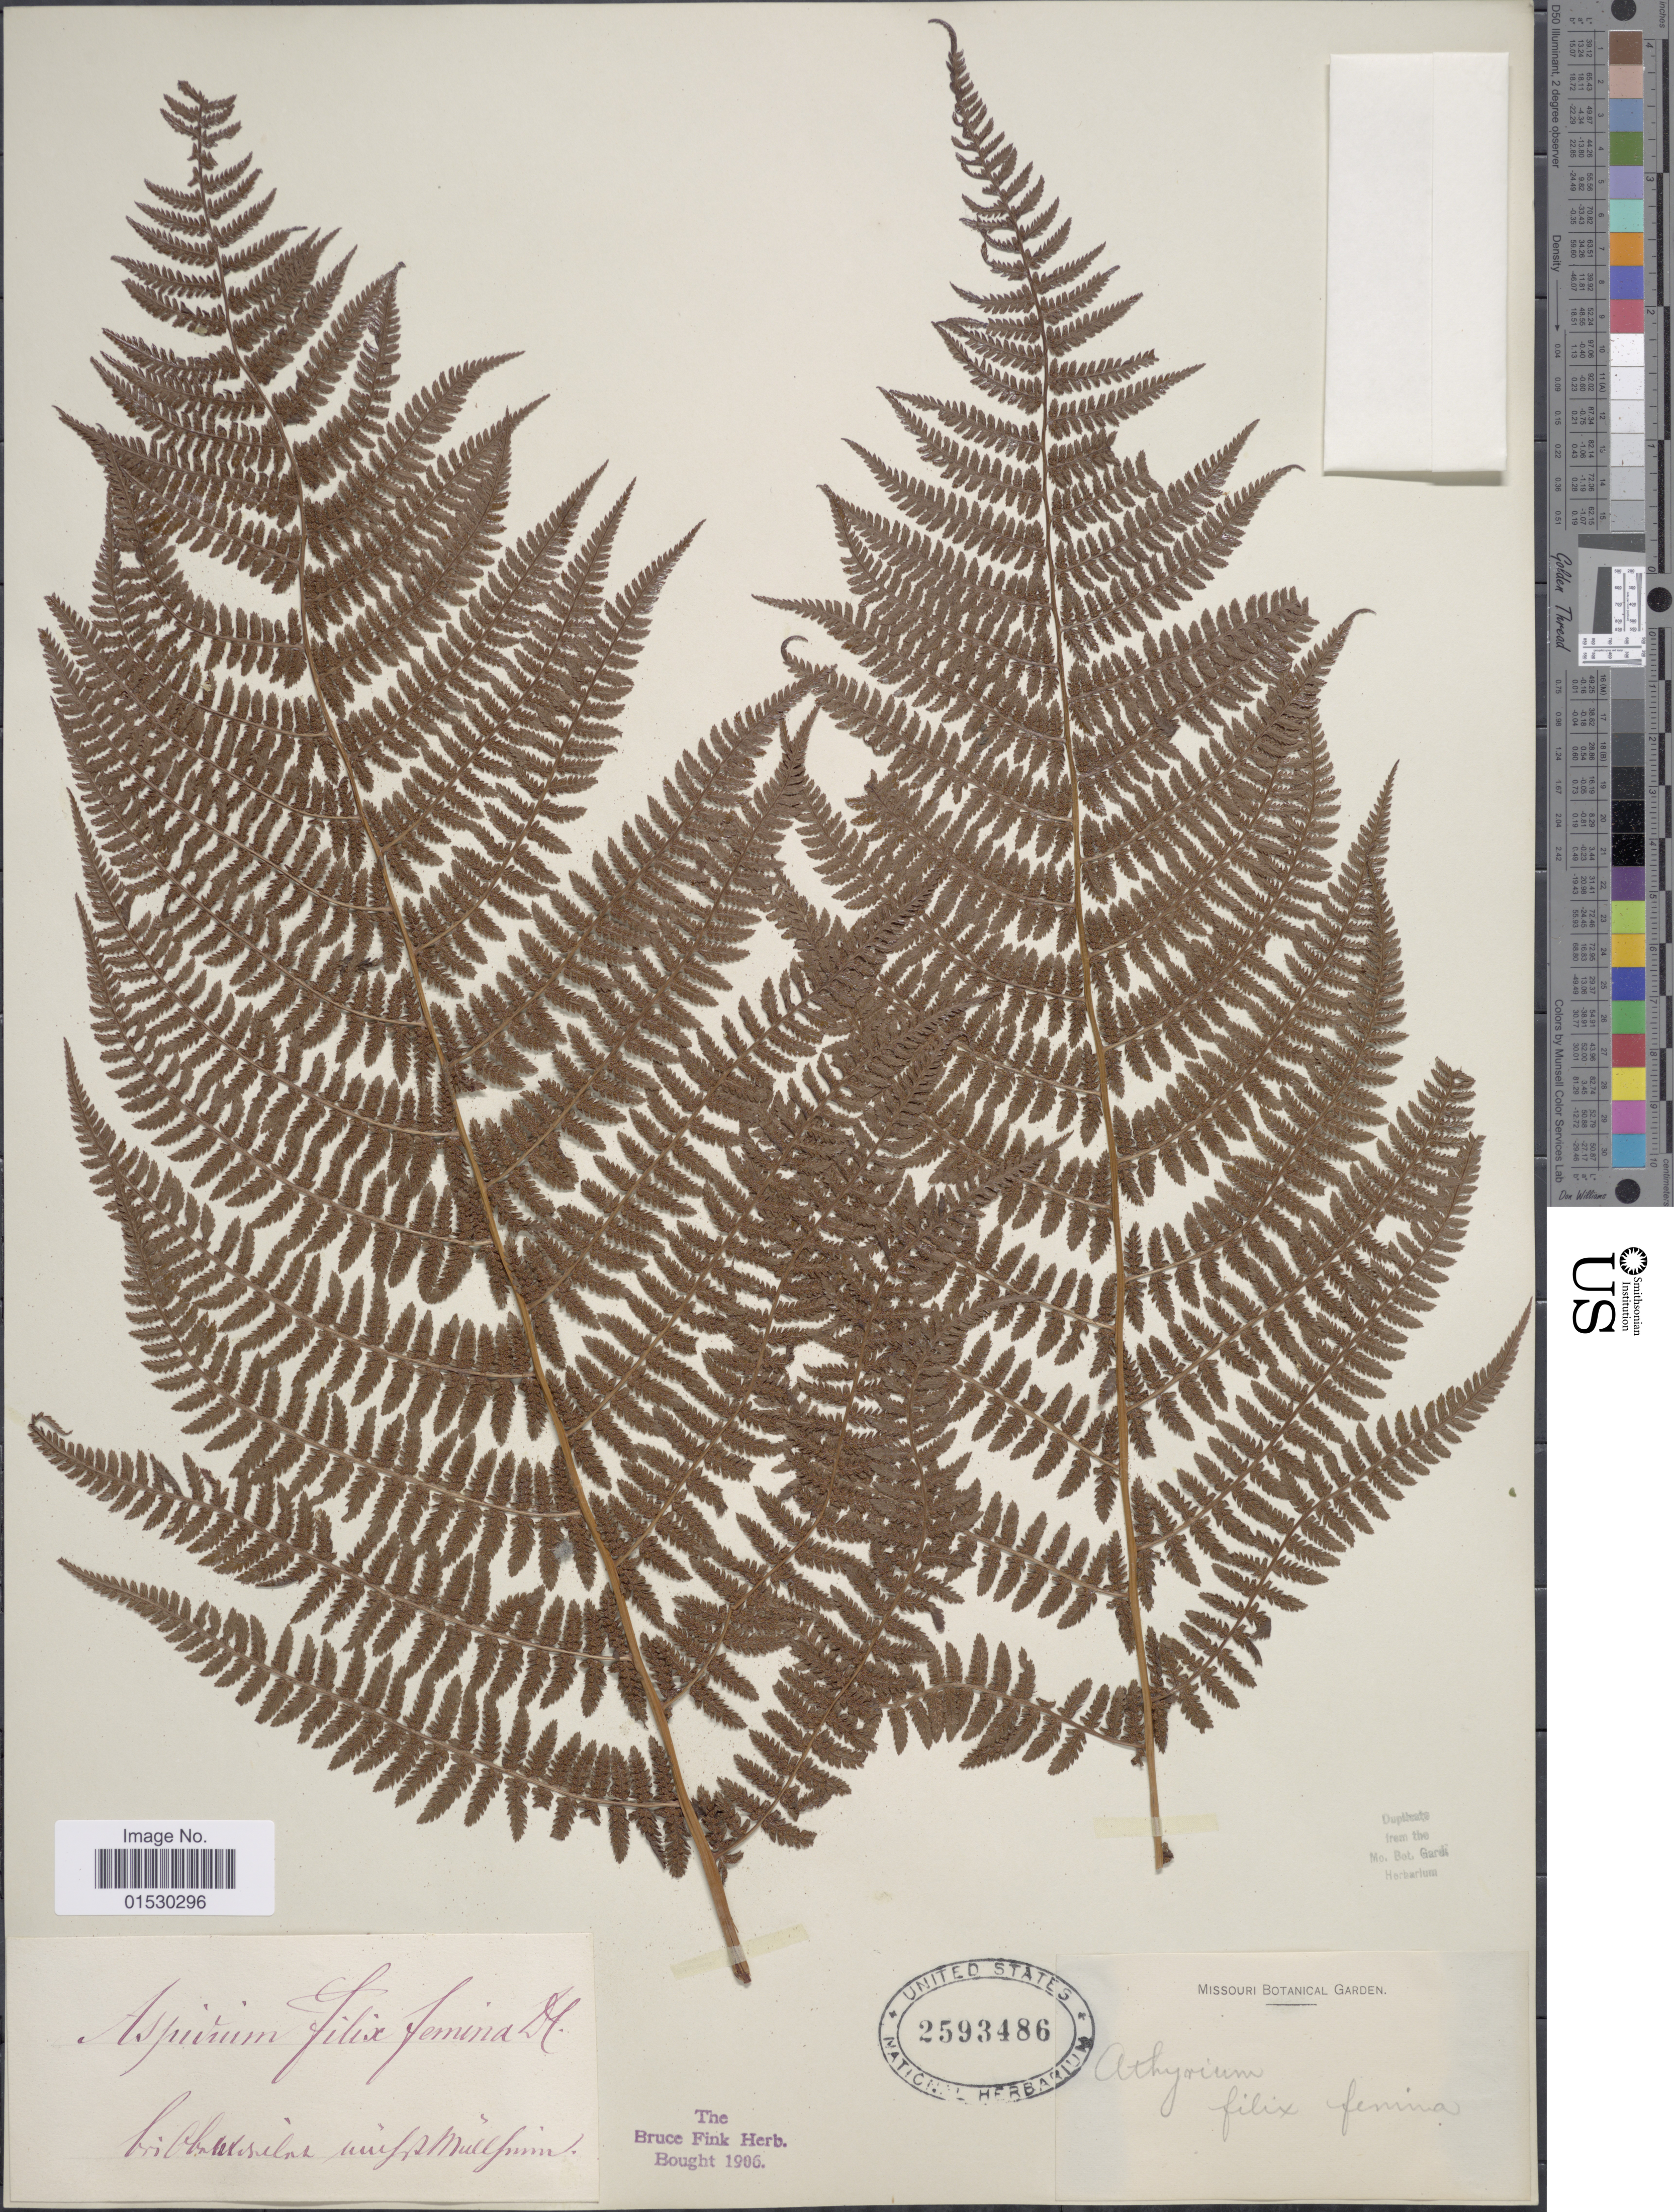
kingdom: Plantae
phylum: Tracheophyta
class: Polypodiopsida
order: Polypodiales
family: Athyriaceae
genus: Athyrium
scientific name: Athyrium filix-femina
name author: (L.) Roth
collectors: ex herb. Bruce Fink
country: Germany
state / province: Baden-Württemberg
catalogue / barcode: US 2593486